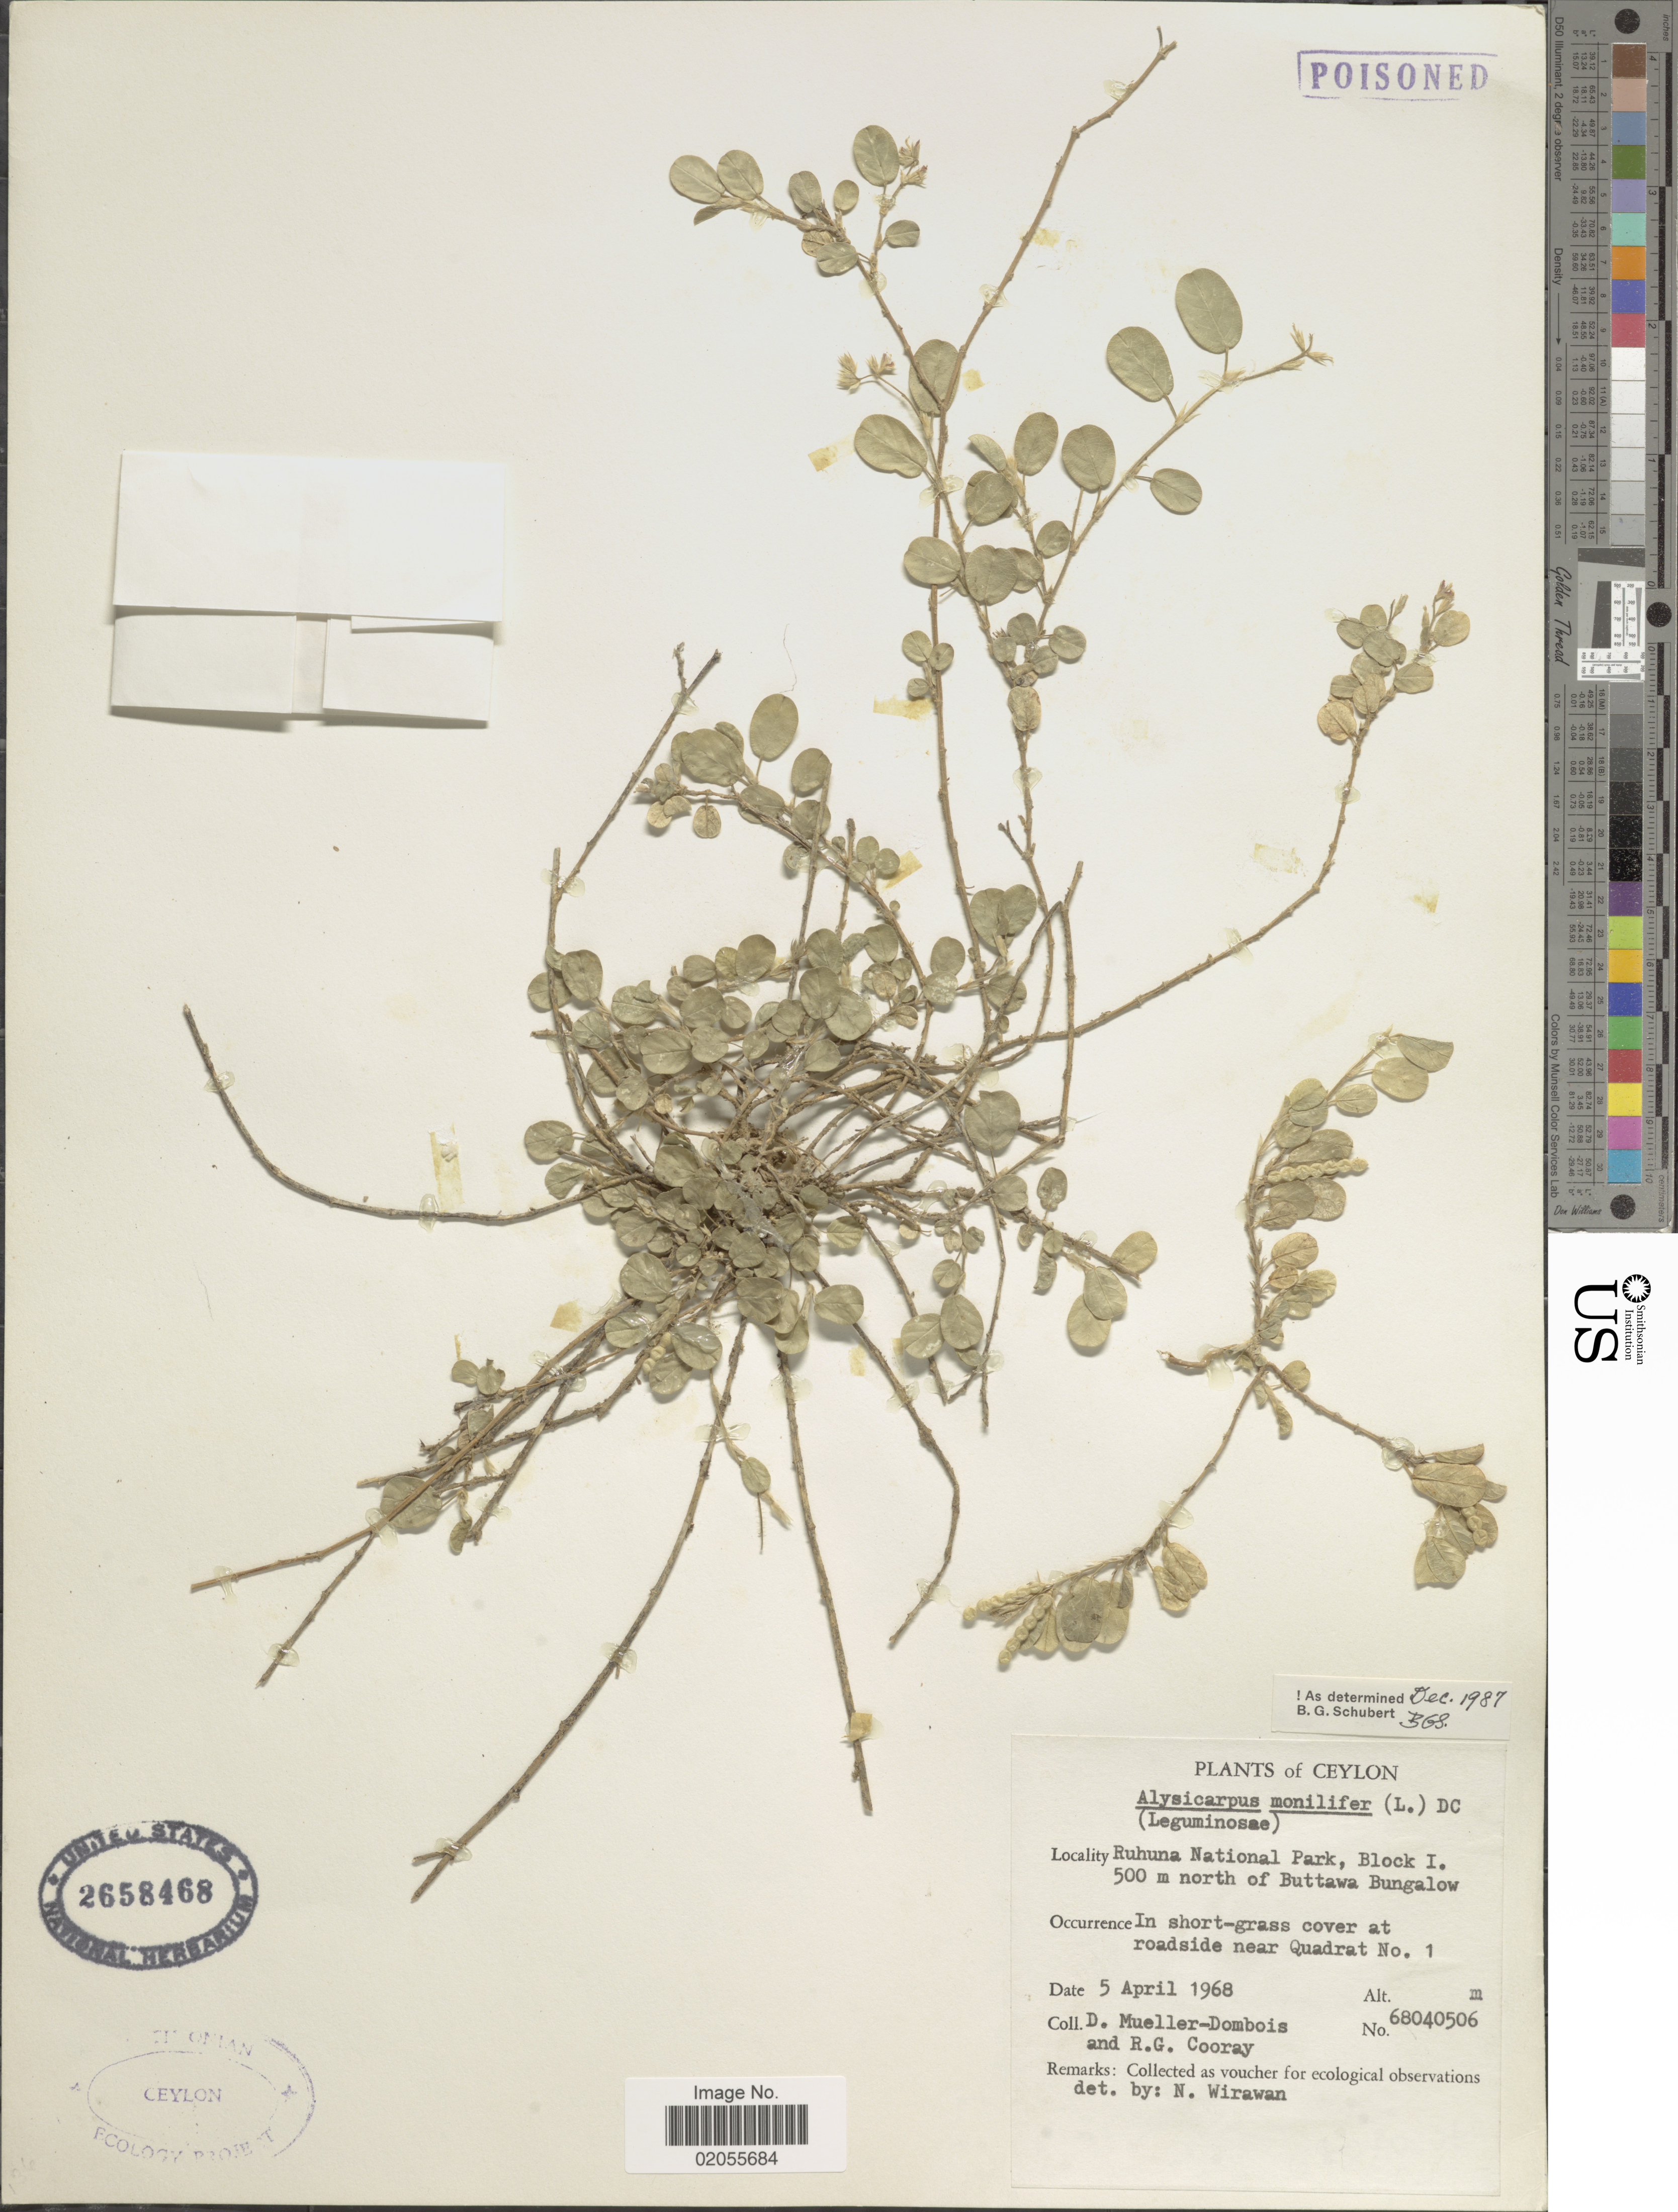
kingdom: Plantae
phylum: Tracheophyta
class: Magnoliopsida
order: Fabales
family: Fabaceae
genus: Alysicarpus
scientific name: Alysicarpus monilifer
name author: (L.) DC.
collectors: D. Mueller-Dombois & R. Cooray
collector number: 68040506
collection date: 1968-04-05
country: Sri Lanka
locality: Ceylon, Ruhuna National Park, Block I. 500 m north of Buttawa Bungalow, Roadside near Quadrat No. 1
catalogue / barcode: US 2658468